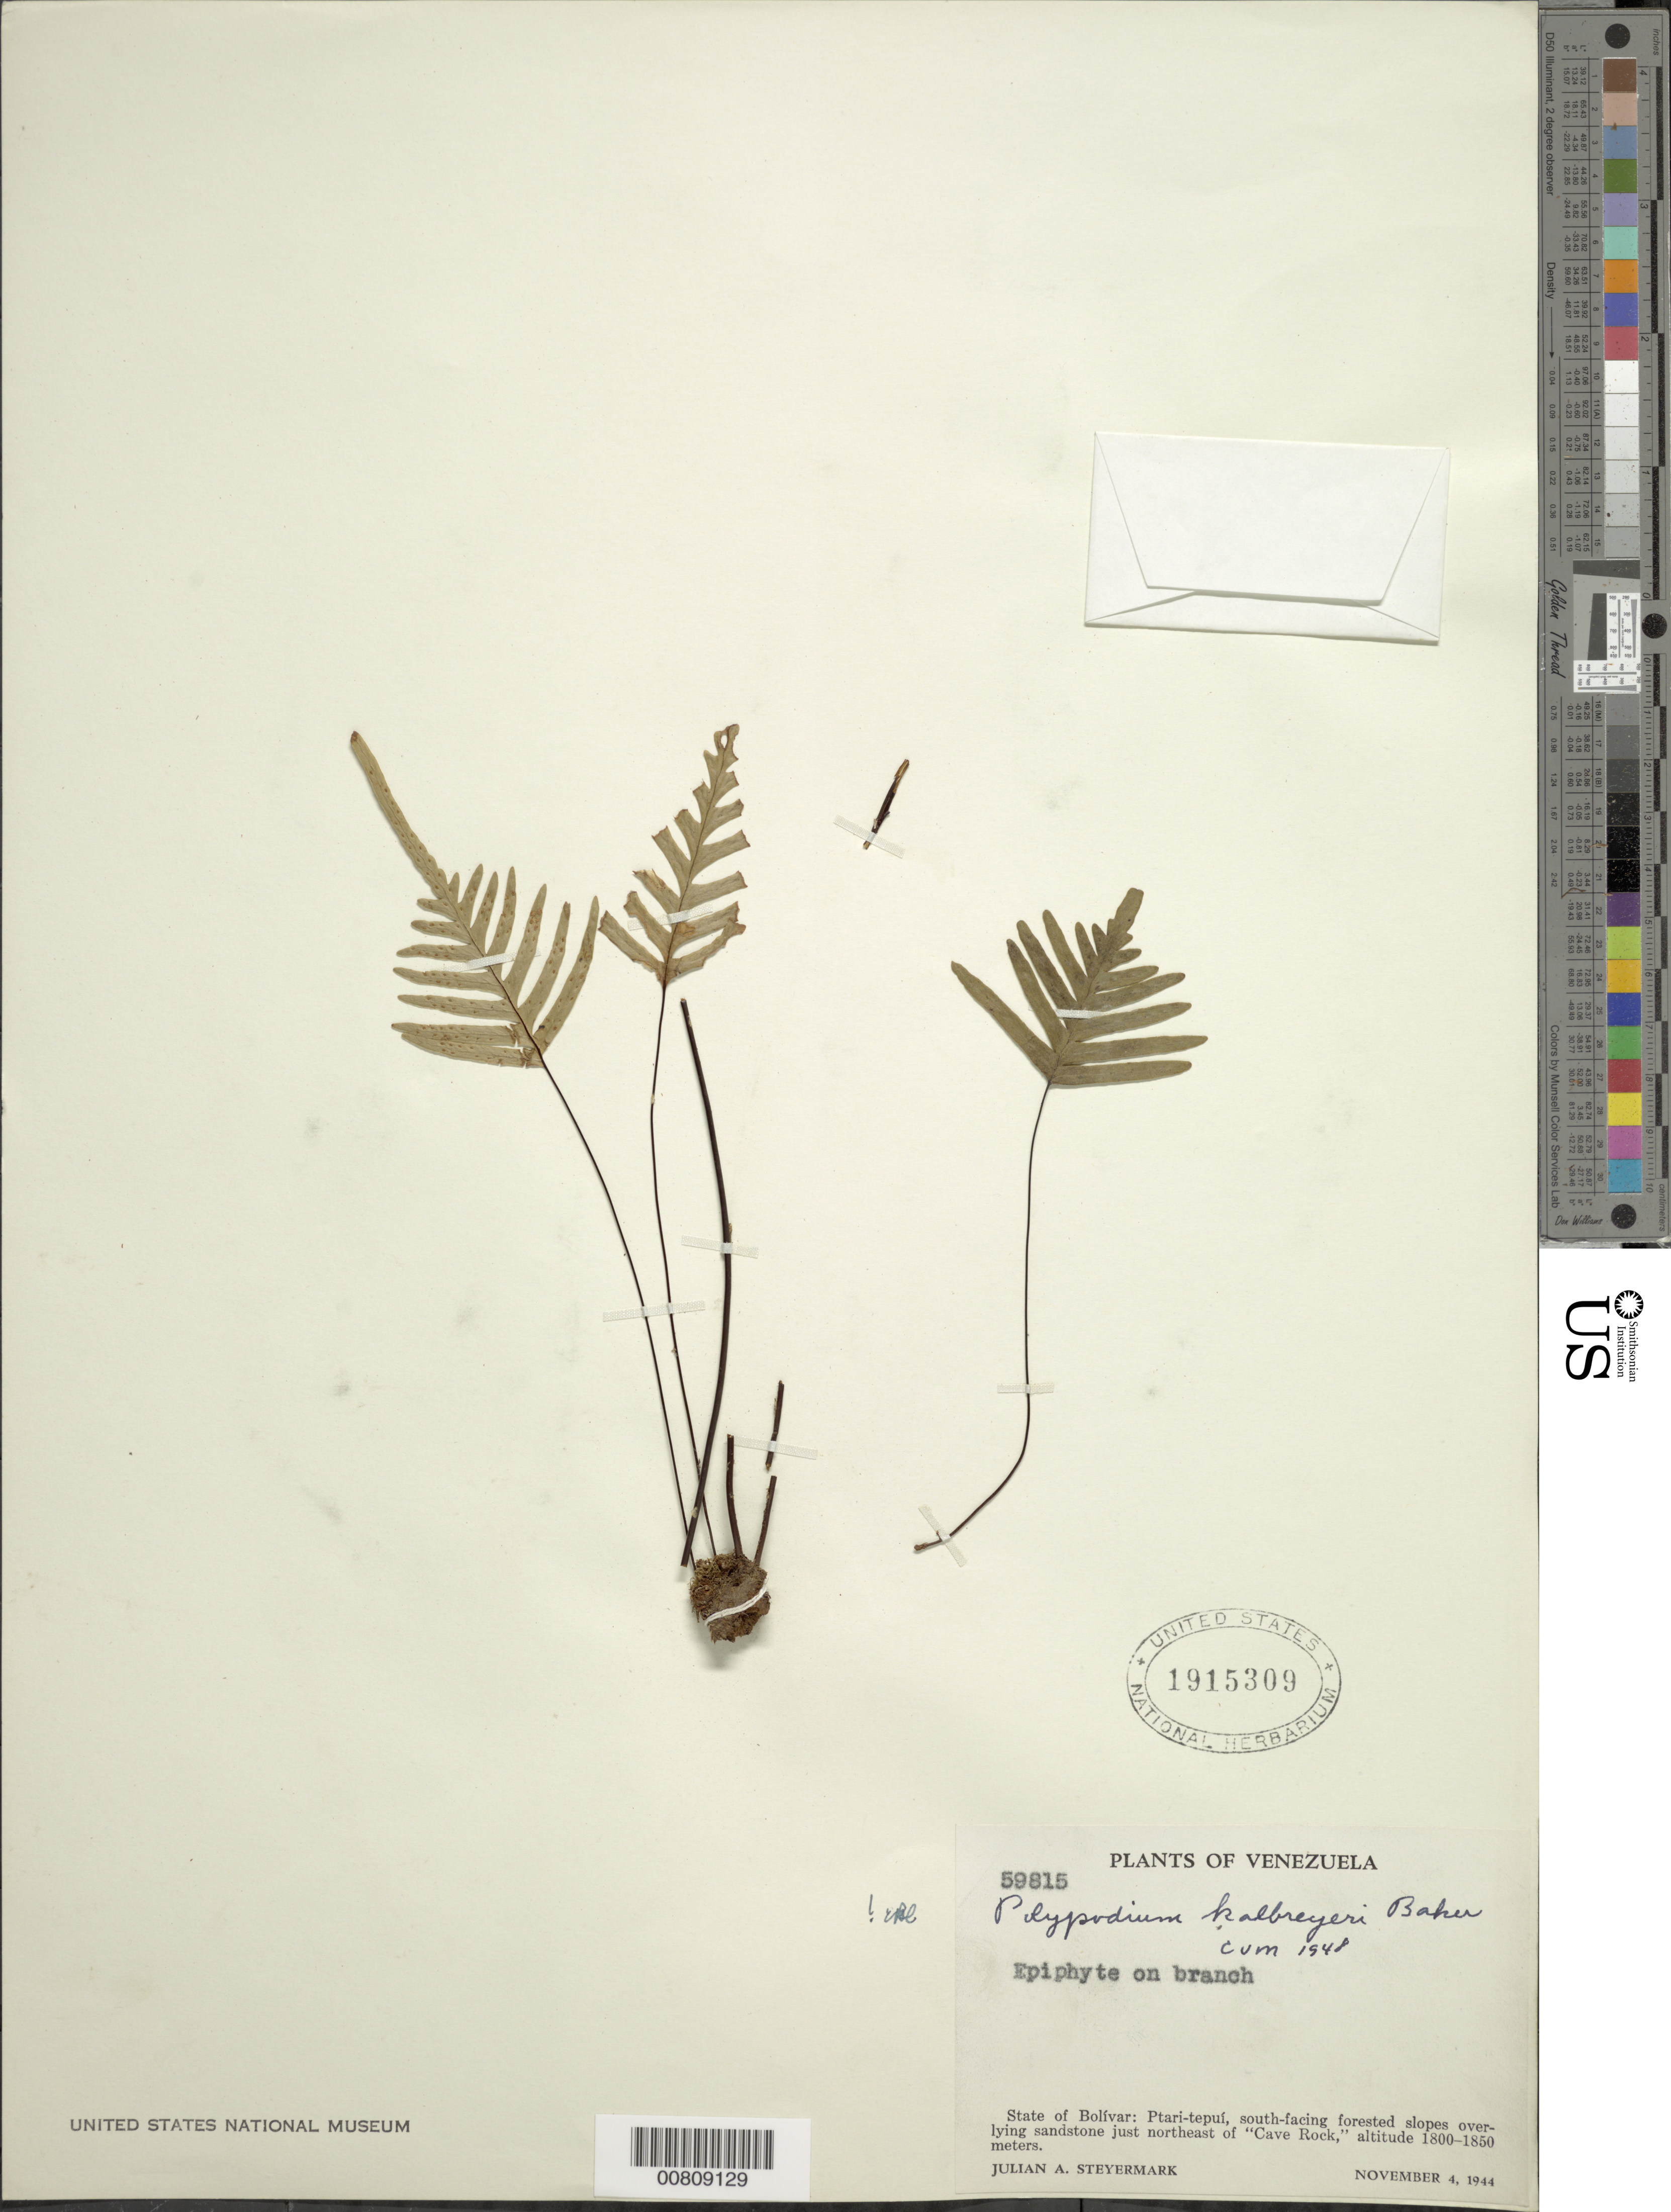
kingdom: Plantae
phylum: Tracheophyta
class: Polypodiopsida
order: Polypodiales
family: Polypodiaceae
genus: Ceradenia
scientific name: Ceradenia kalbreyeri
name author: (Baker) L.E. Bishop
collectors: J. Steyermark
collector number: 59815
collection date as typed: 4-Nov-44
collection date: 1944-11-04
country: Venezuela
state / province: Bolívar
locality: Ptari-tepuí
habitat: South-facing forested slopes overlying sandstone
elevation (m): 1800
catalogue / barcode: US 1915309